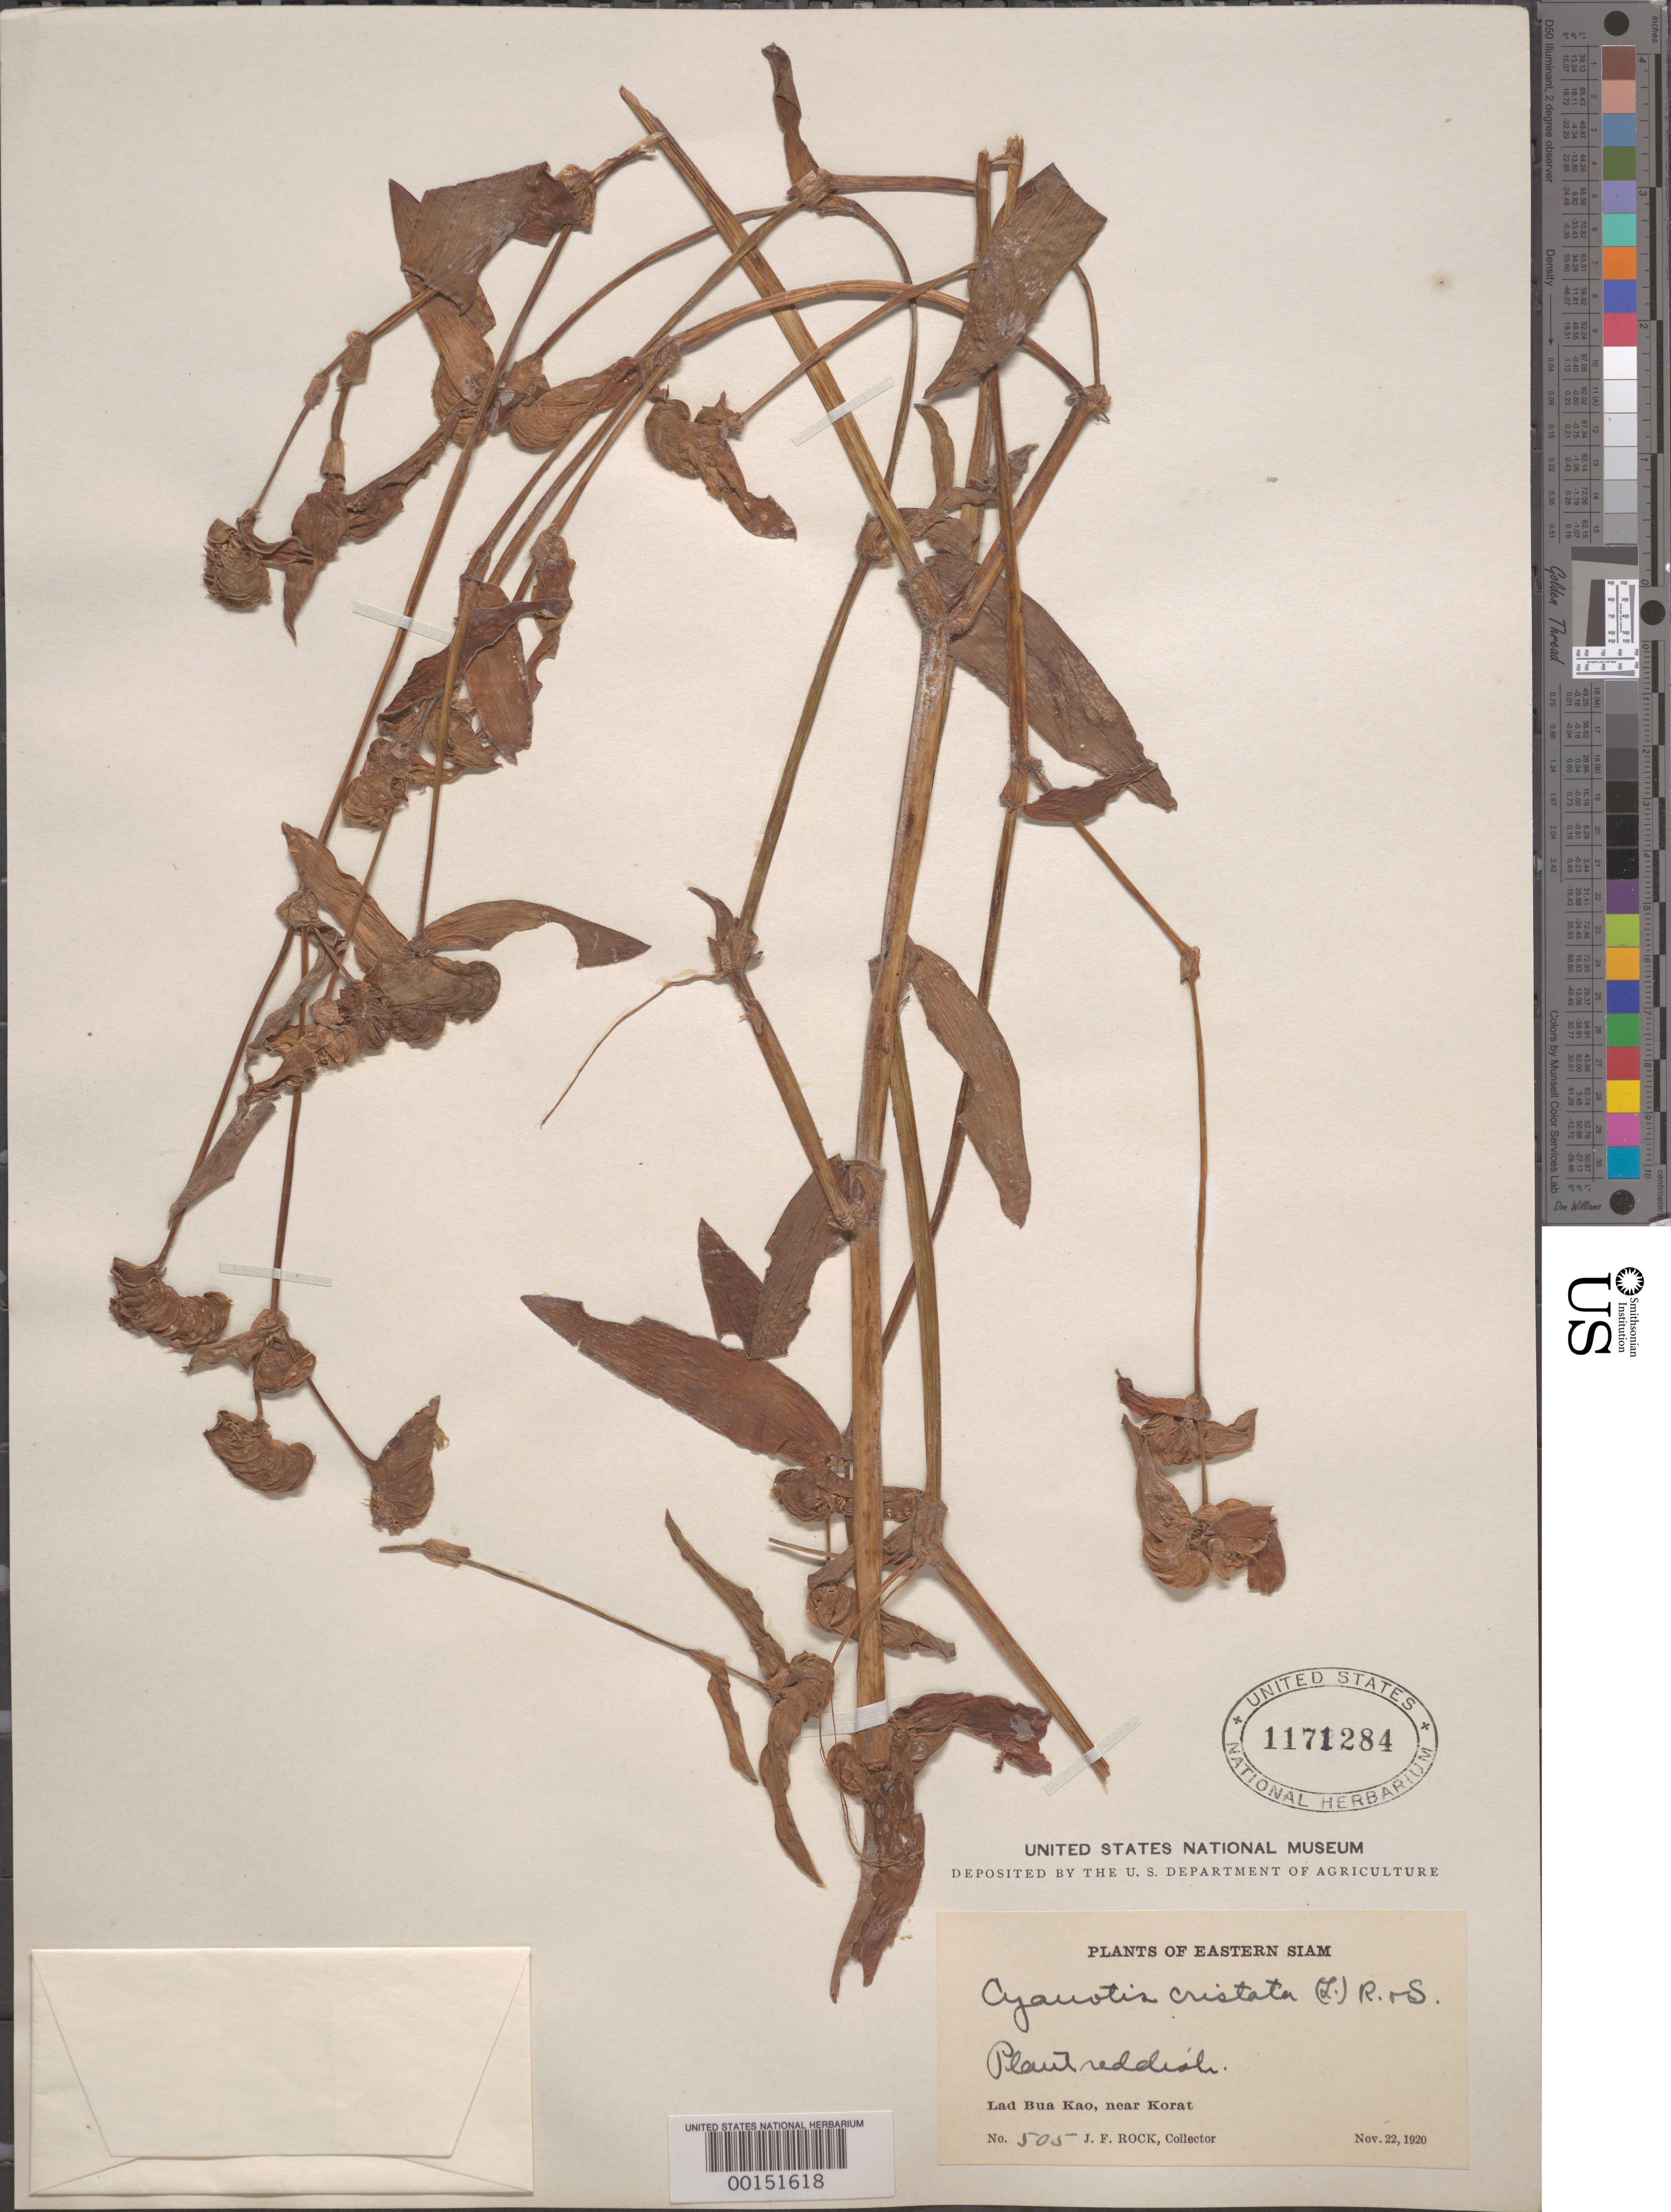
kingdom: Plantae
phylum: Tracheophyta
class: Liliopsida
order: Commelinales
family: Commelinaceae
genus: Cyanotis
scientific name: Cyanotis cristata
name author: (L.) D. Don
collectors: J. F. Rock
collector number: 505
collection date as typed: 22 Nov 1920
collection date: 1920-11-22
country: Thailand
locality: Lad bua kao, near korat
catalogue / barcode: US 1171284